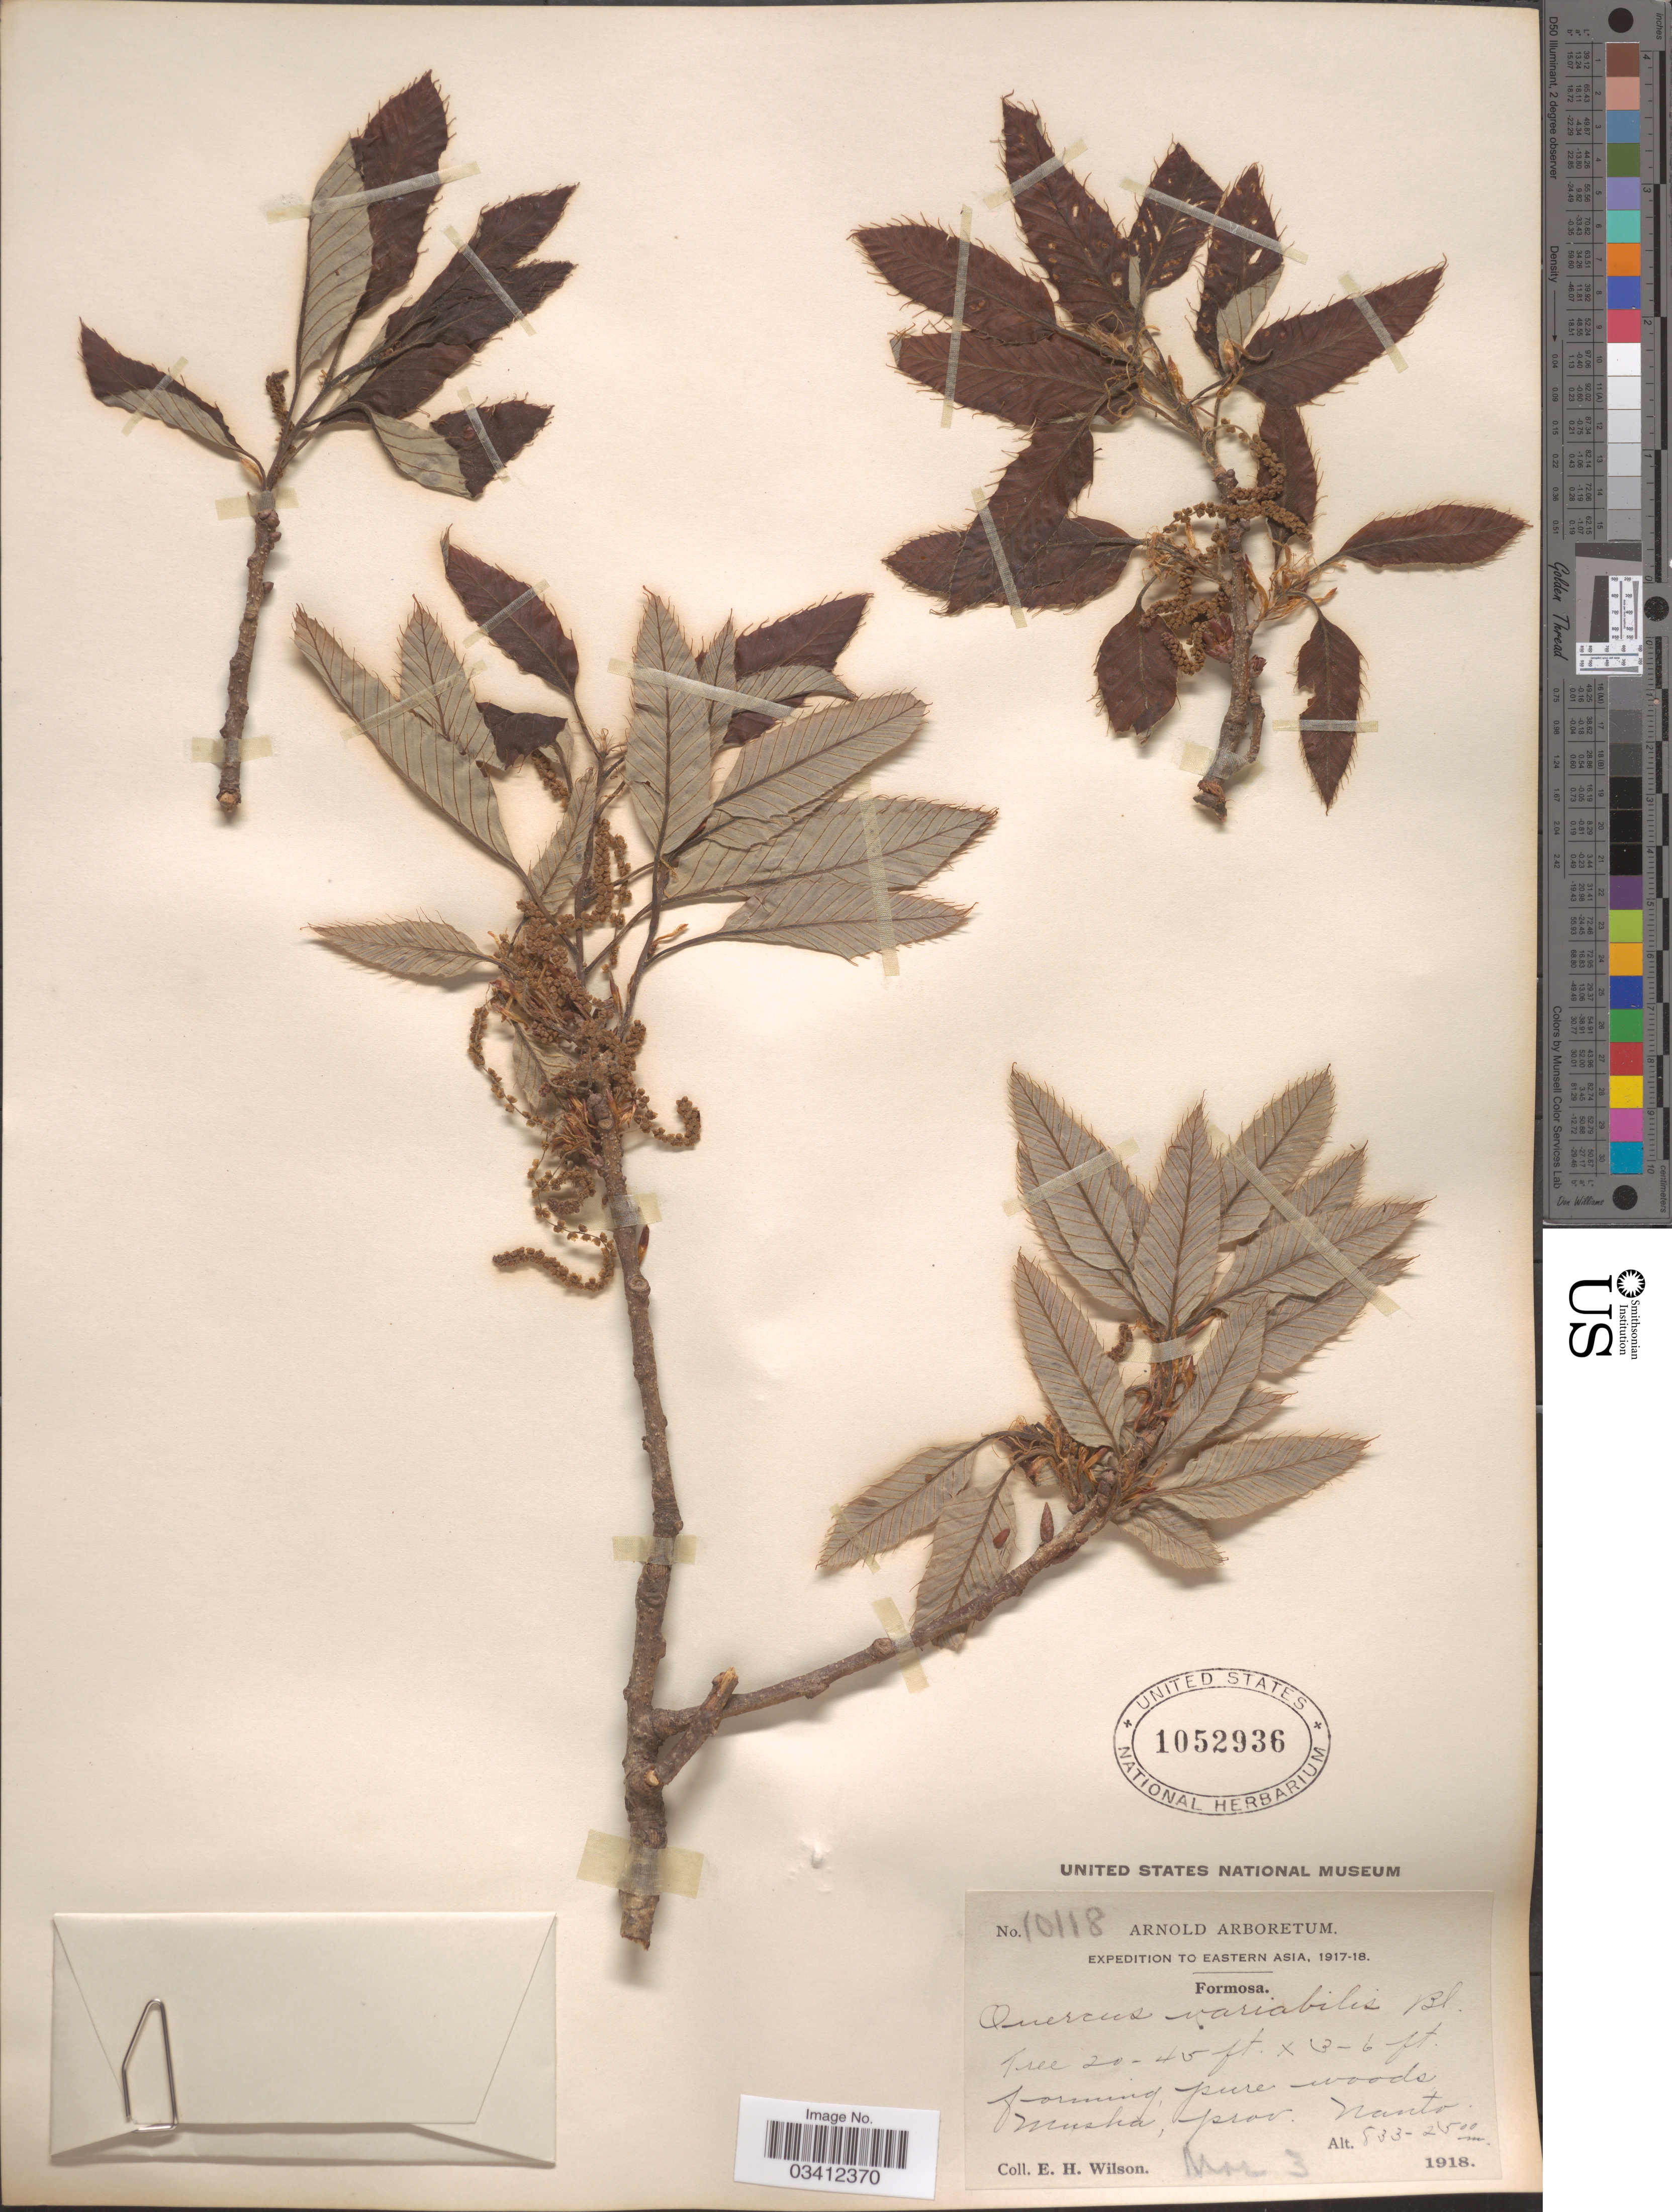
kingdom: Plantae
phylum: Tracheophyta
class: Magnoliopsida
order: Fagales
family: Fagaceae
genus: Quercus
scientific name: Quercus variabilis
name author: Blume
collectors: E. Wilson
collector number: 10118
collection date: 1918-03-03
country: Taiwan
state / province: Nantou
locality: Eastern Asia. Formosa. Musha, Prov. Nanto.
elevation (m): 833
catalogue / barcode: US 1052936